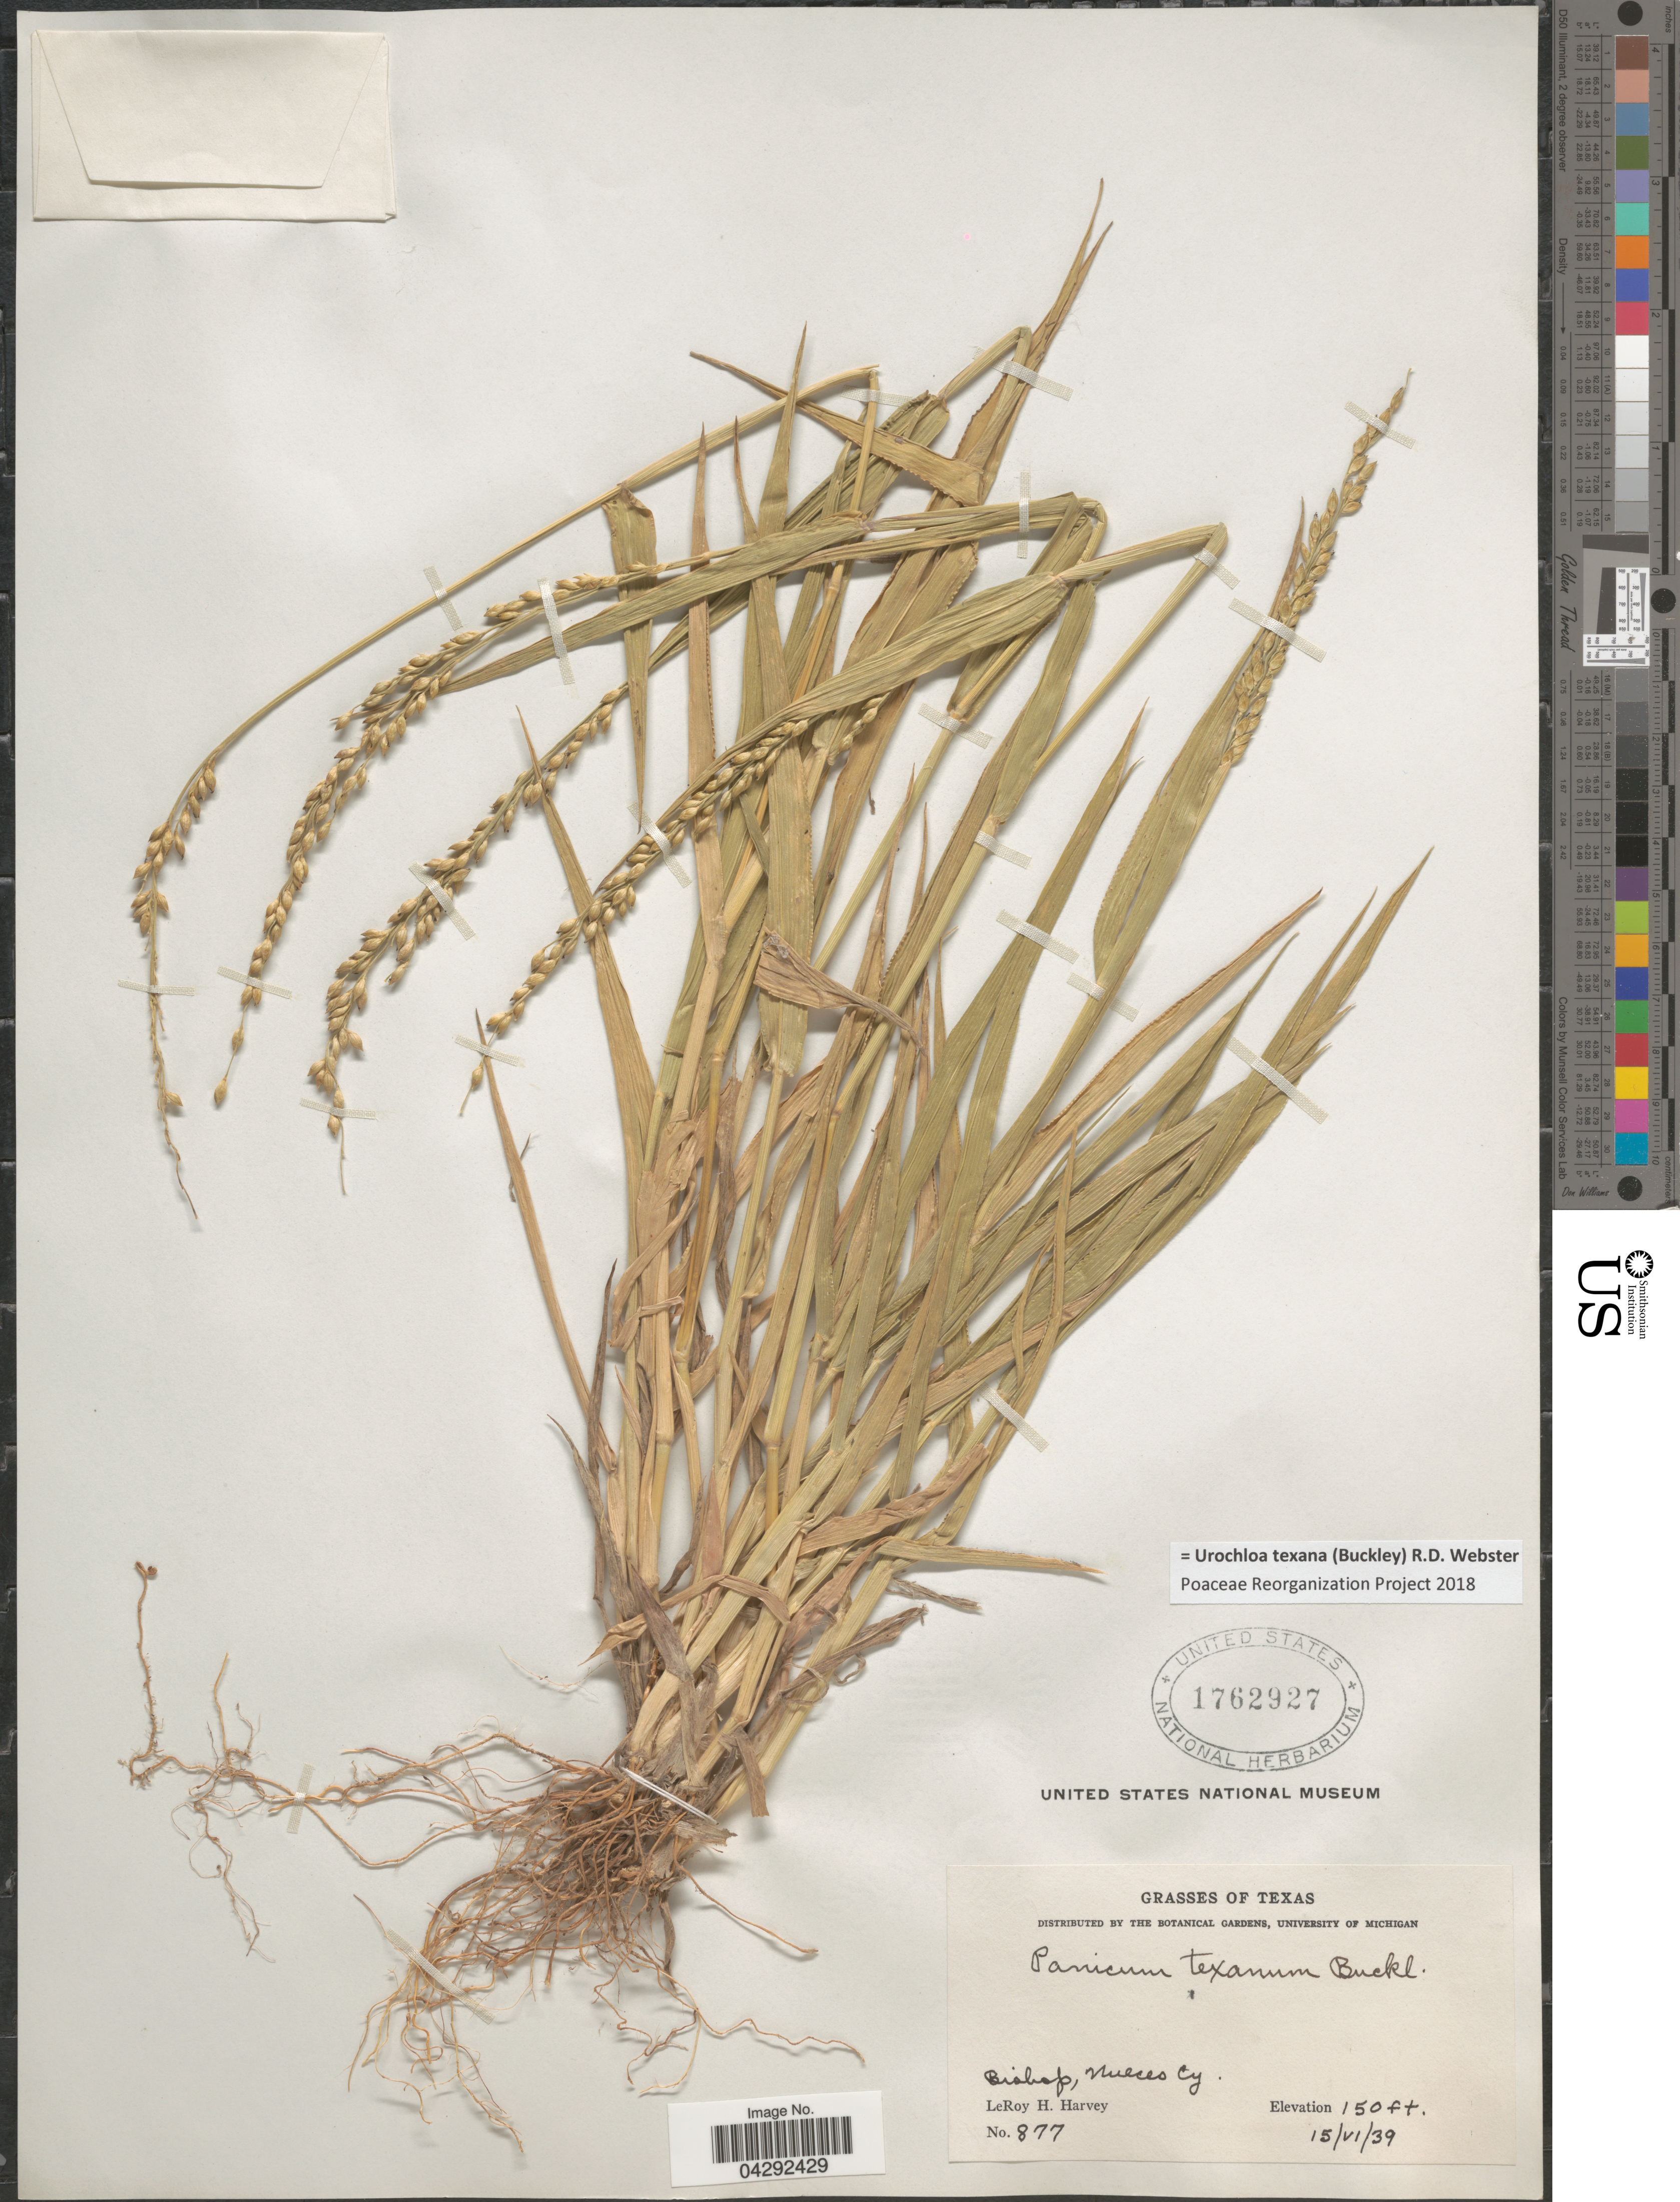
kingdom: Plantae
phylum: Tracheophyta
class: Liliopsida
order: Poales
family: Poaceae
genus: Urochloa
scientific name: Urochloa texana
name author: (Buckley) R.D. Webster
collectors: L. H. Harvey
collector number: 877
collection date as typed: Transcribed d/m/y: 15/6/39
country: United States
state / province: Texas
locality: Bishop, Nueces Cy.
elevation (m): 46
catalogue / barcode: US 1762927